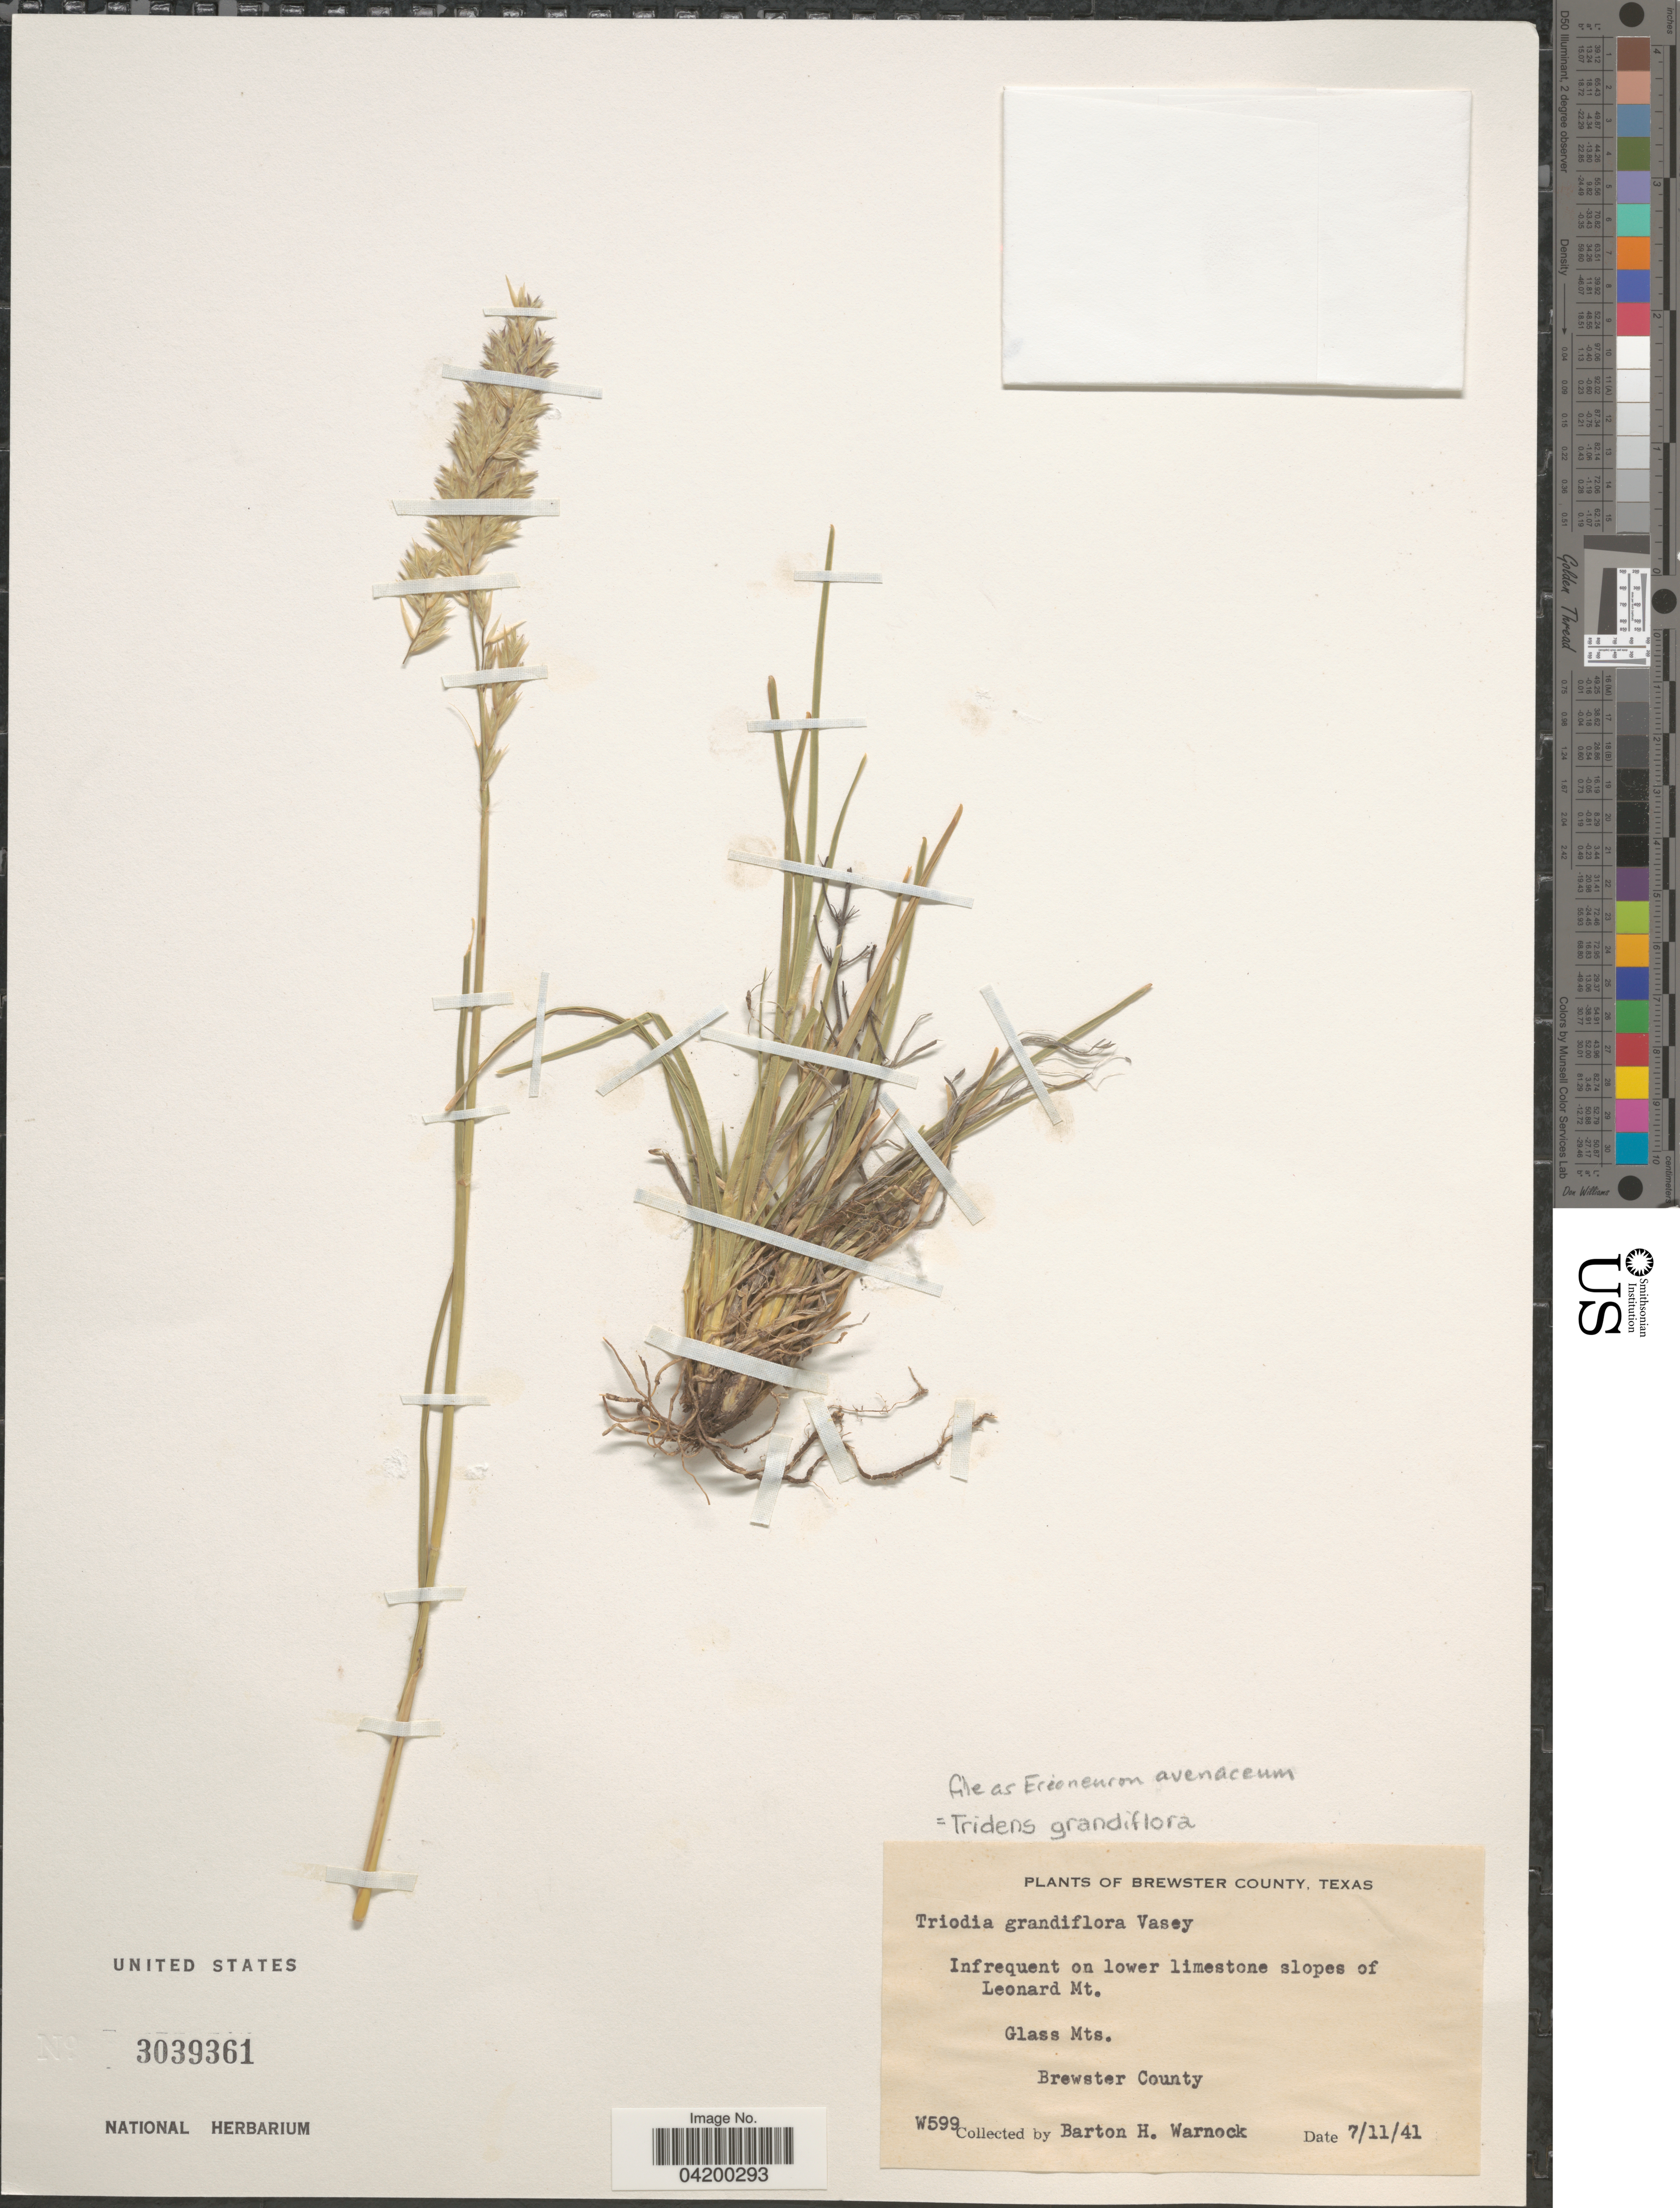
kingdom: Plantae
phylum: Tracheophyta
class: Liliopsida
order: Poales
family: Poaceae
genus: Erioneuron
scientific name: Erioneuron avenaceum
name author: (Kunth) Tateoka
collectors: B. H. Warnock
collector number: W599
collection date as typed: Transcribed d/m/y: 11/7/41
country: United States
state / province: Texas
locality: Infrequent on lower limestone slopes of Leonard Mt. Glass Mts. Brewster County.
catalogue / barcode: US 3039361